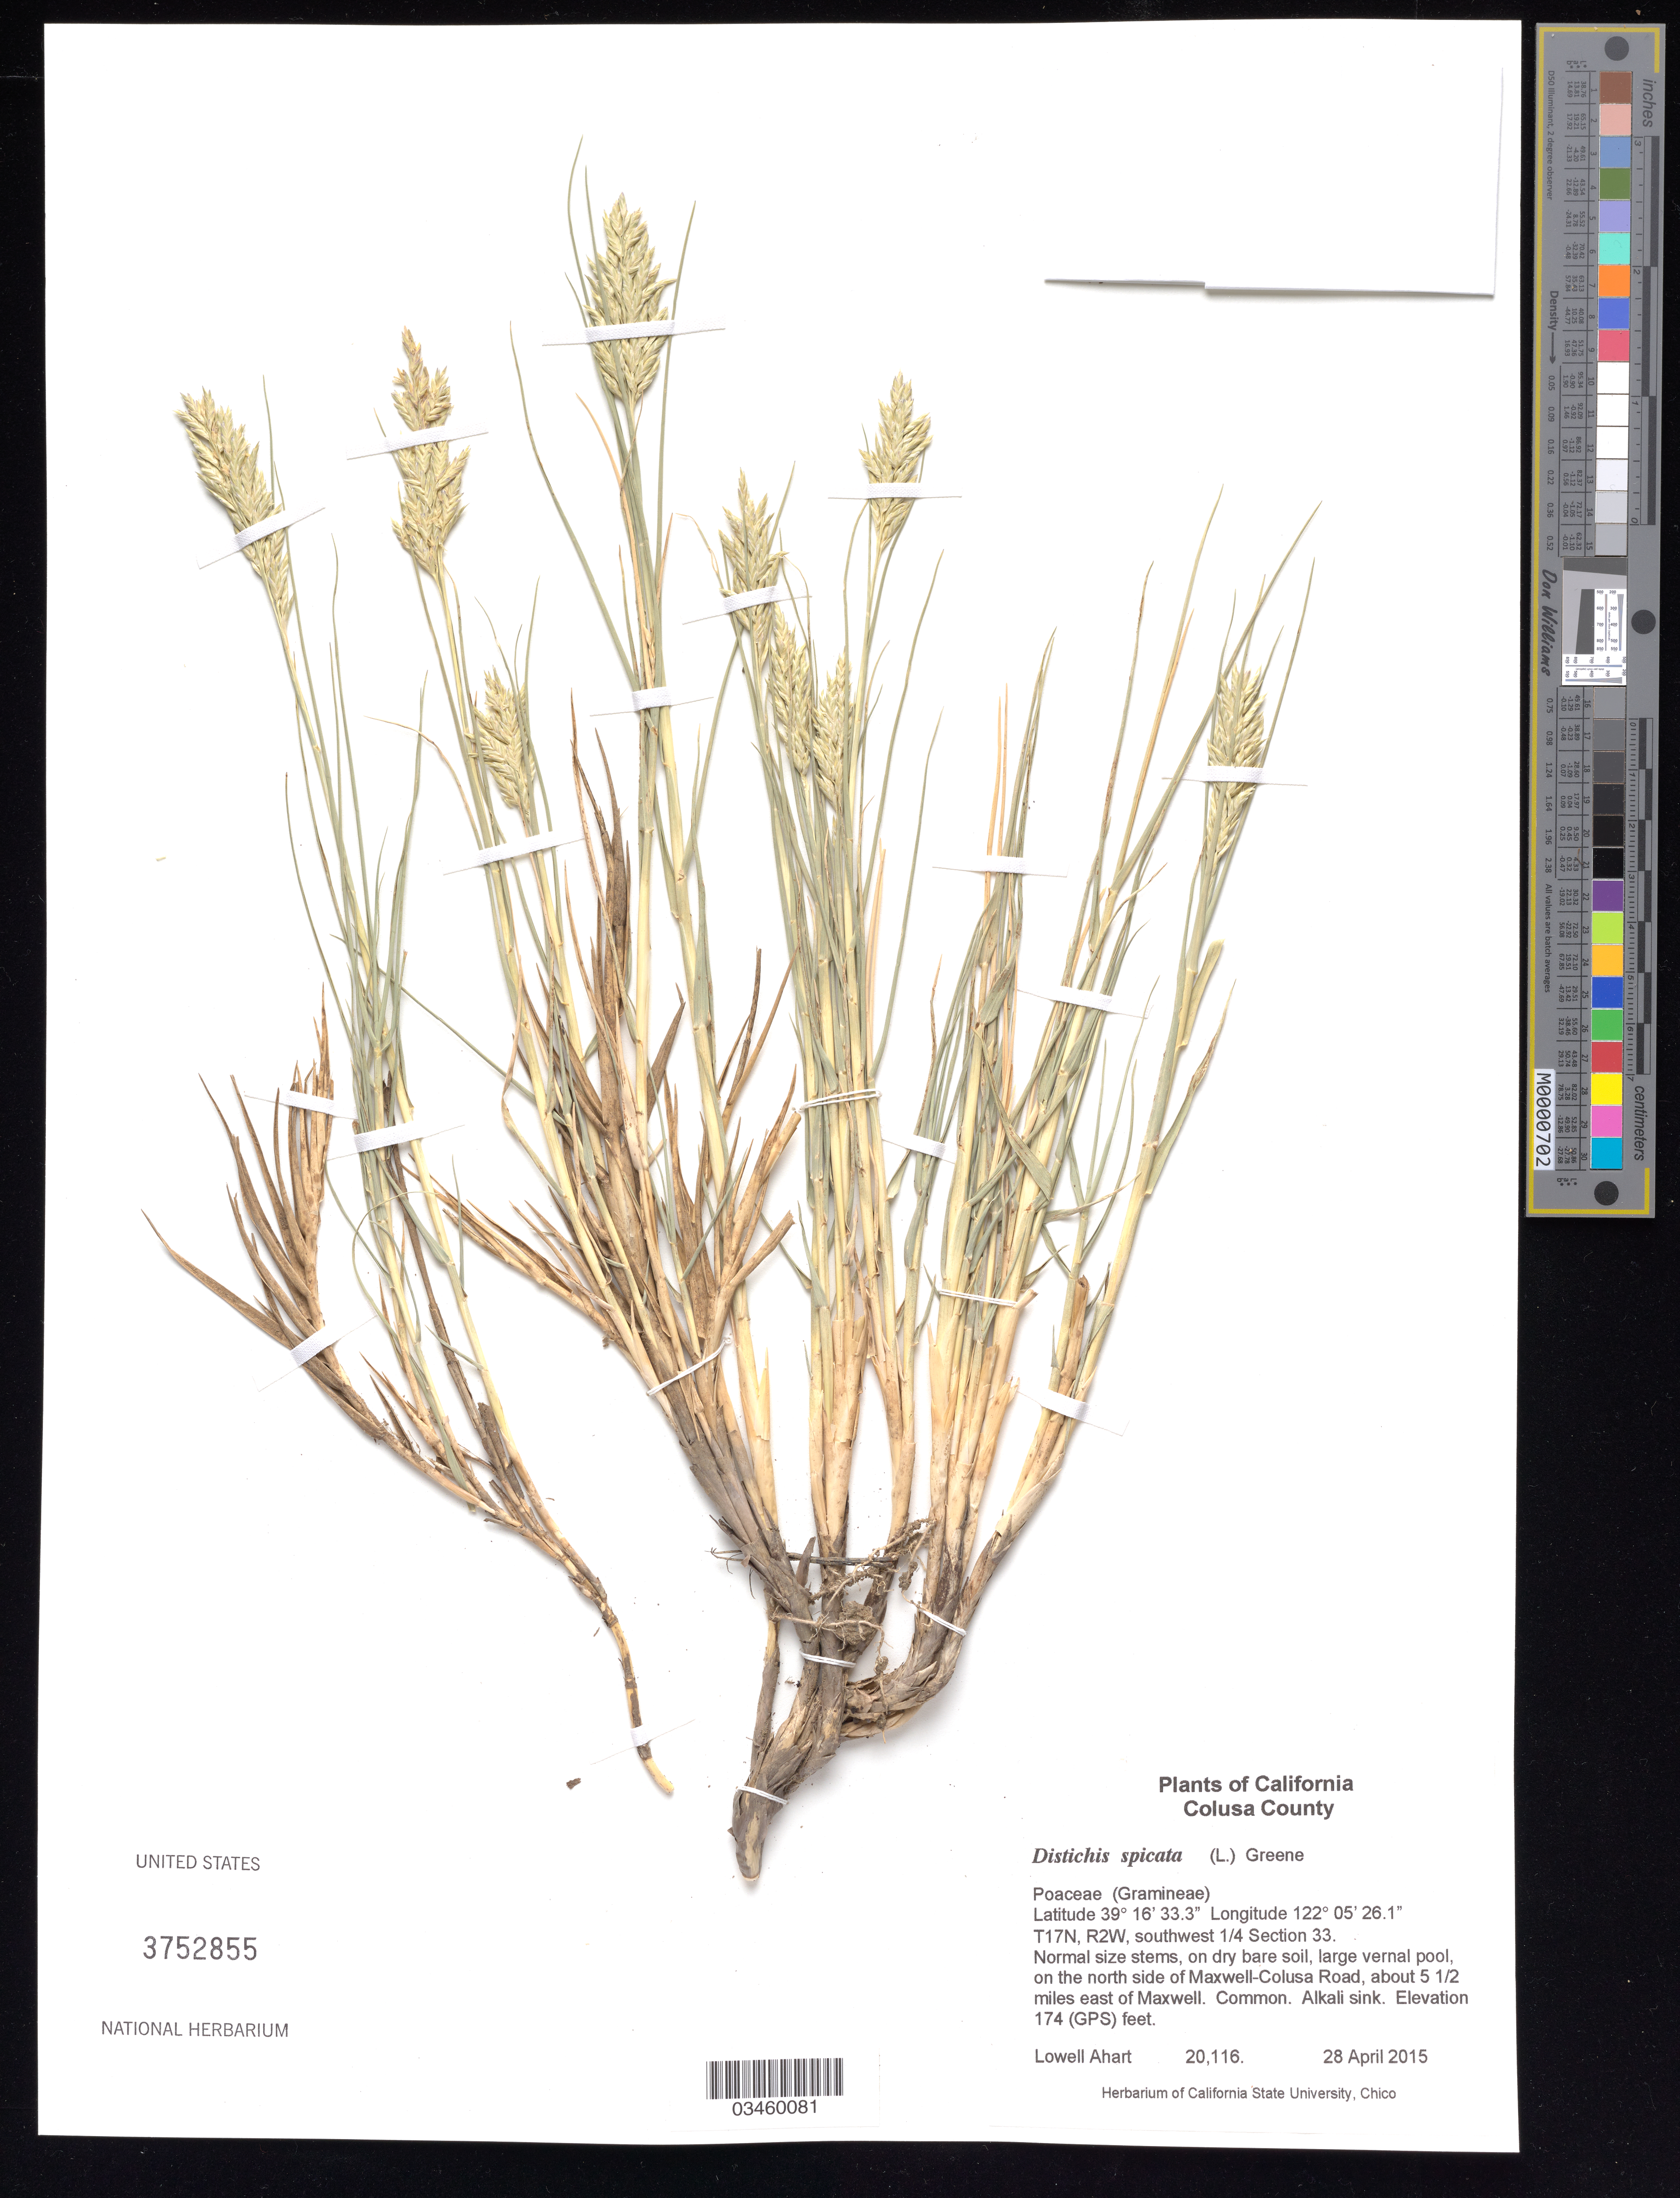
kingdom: Plantae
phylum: Tracheophyta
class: Liliopsida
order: Poales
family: Poaceae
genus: Distichlis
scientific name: Distichlis spicata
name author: (L.) Greene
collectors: L. Ahart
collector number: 20116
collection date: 2015-04-28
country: United States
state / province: California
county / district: Colusa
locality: N side of Maxwell-Colusa Rd, 5.5 mi. E of Maxwell.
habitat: Dry bare soil, large vernal pool. Alkali sink.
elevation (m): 53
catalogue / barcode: US 3752855